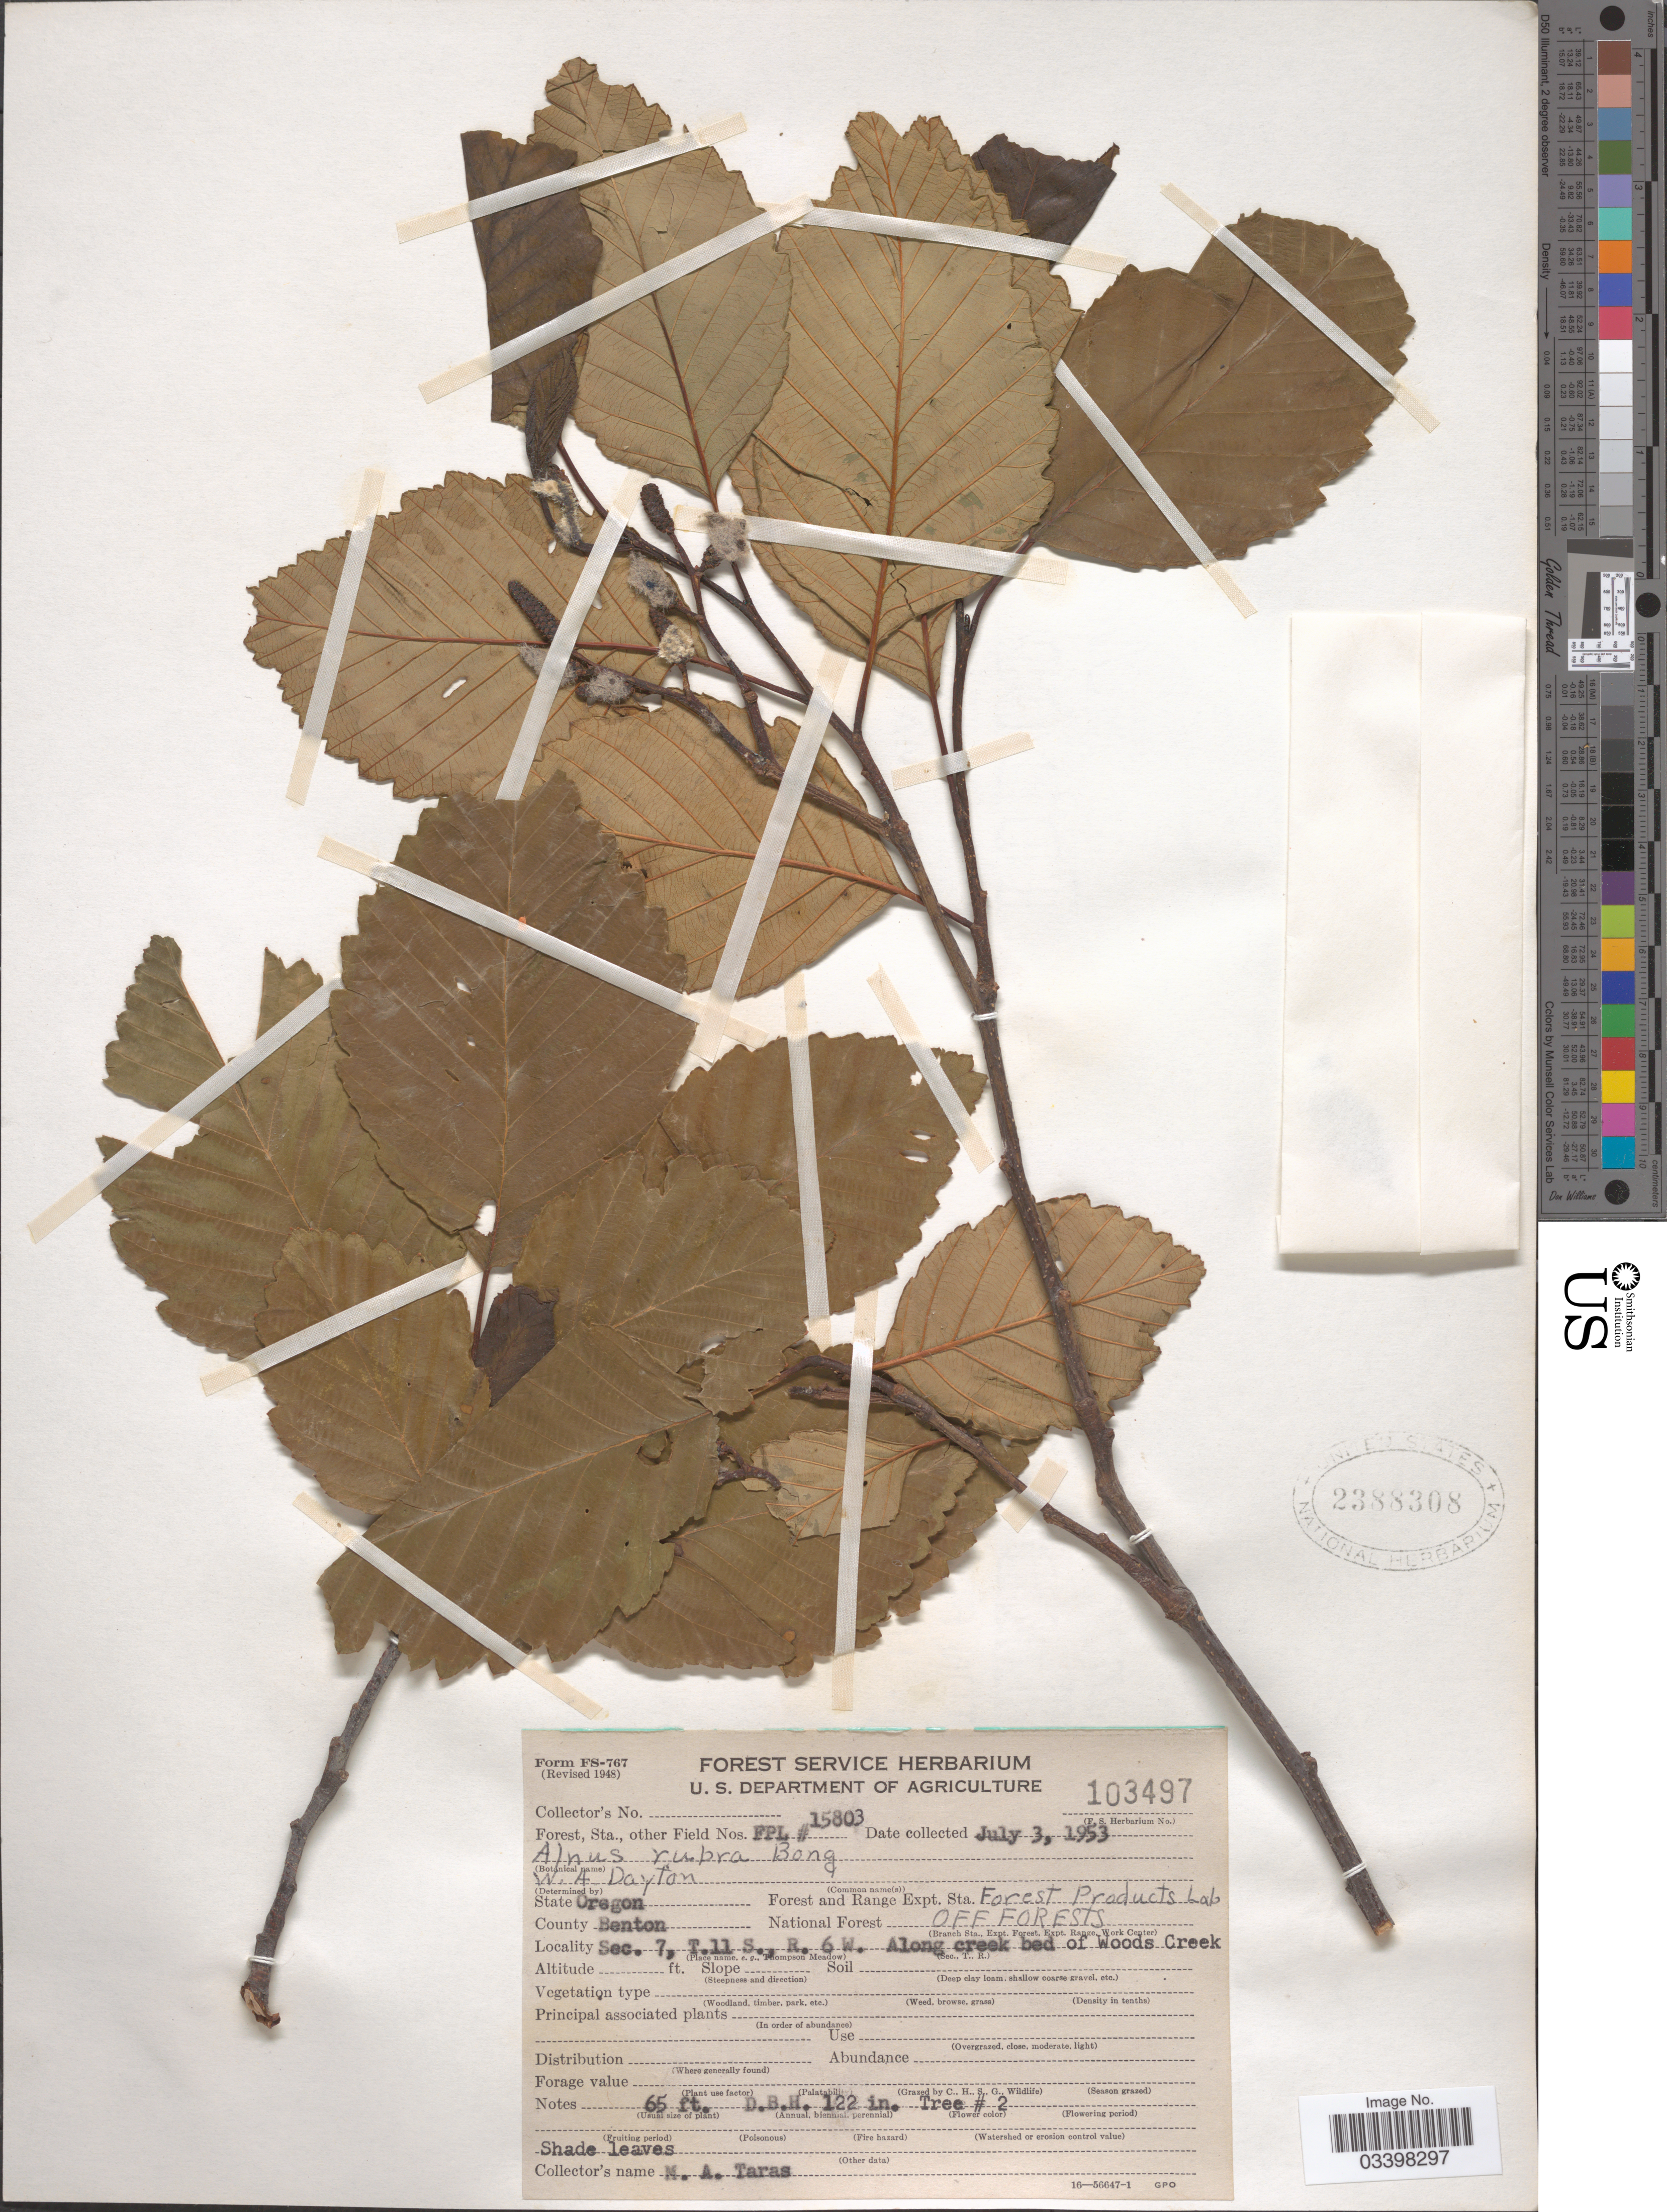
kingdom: Plantae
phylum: Tracheophyta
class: Magnoliopsida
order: Fagales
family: Betulaceae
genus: Alnus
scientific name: Alnus rubra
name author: Bong.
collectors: M. Taras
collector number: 15803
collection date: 1953-07-03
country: United States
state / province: Oregon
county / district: Benton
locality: Forest and Range Expt. Sta. Forest Products Lab. National Forest Off Forests. County Benton. Sec. 7, T.11 S., R. 6 W. Along creek bed.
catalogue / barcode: US 2388308